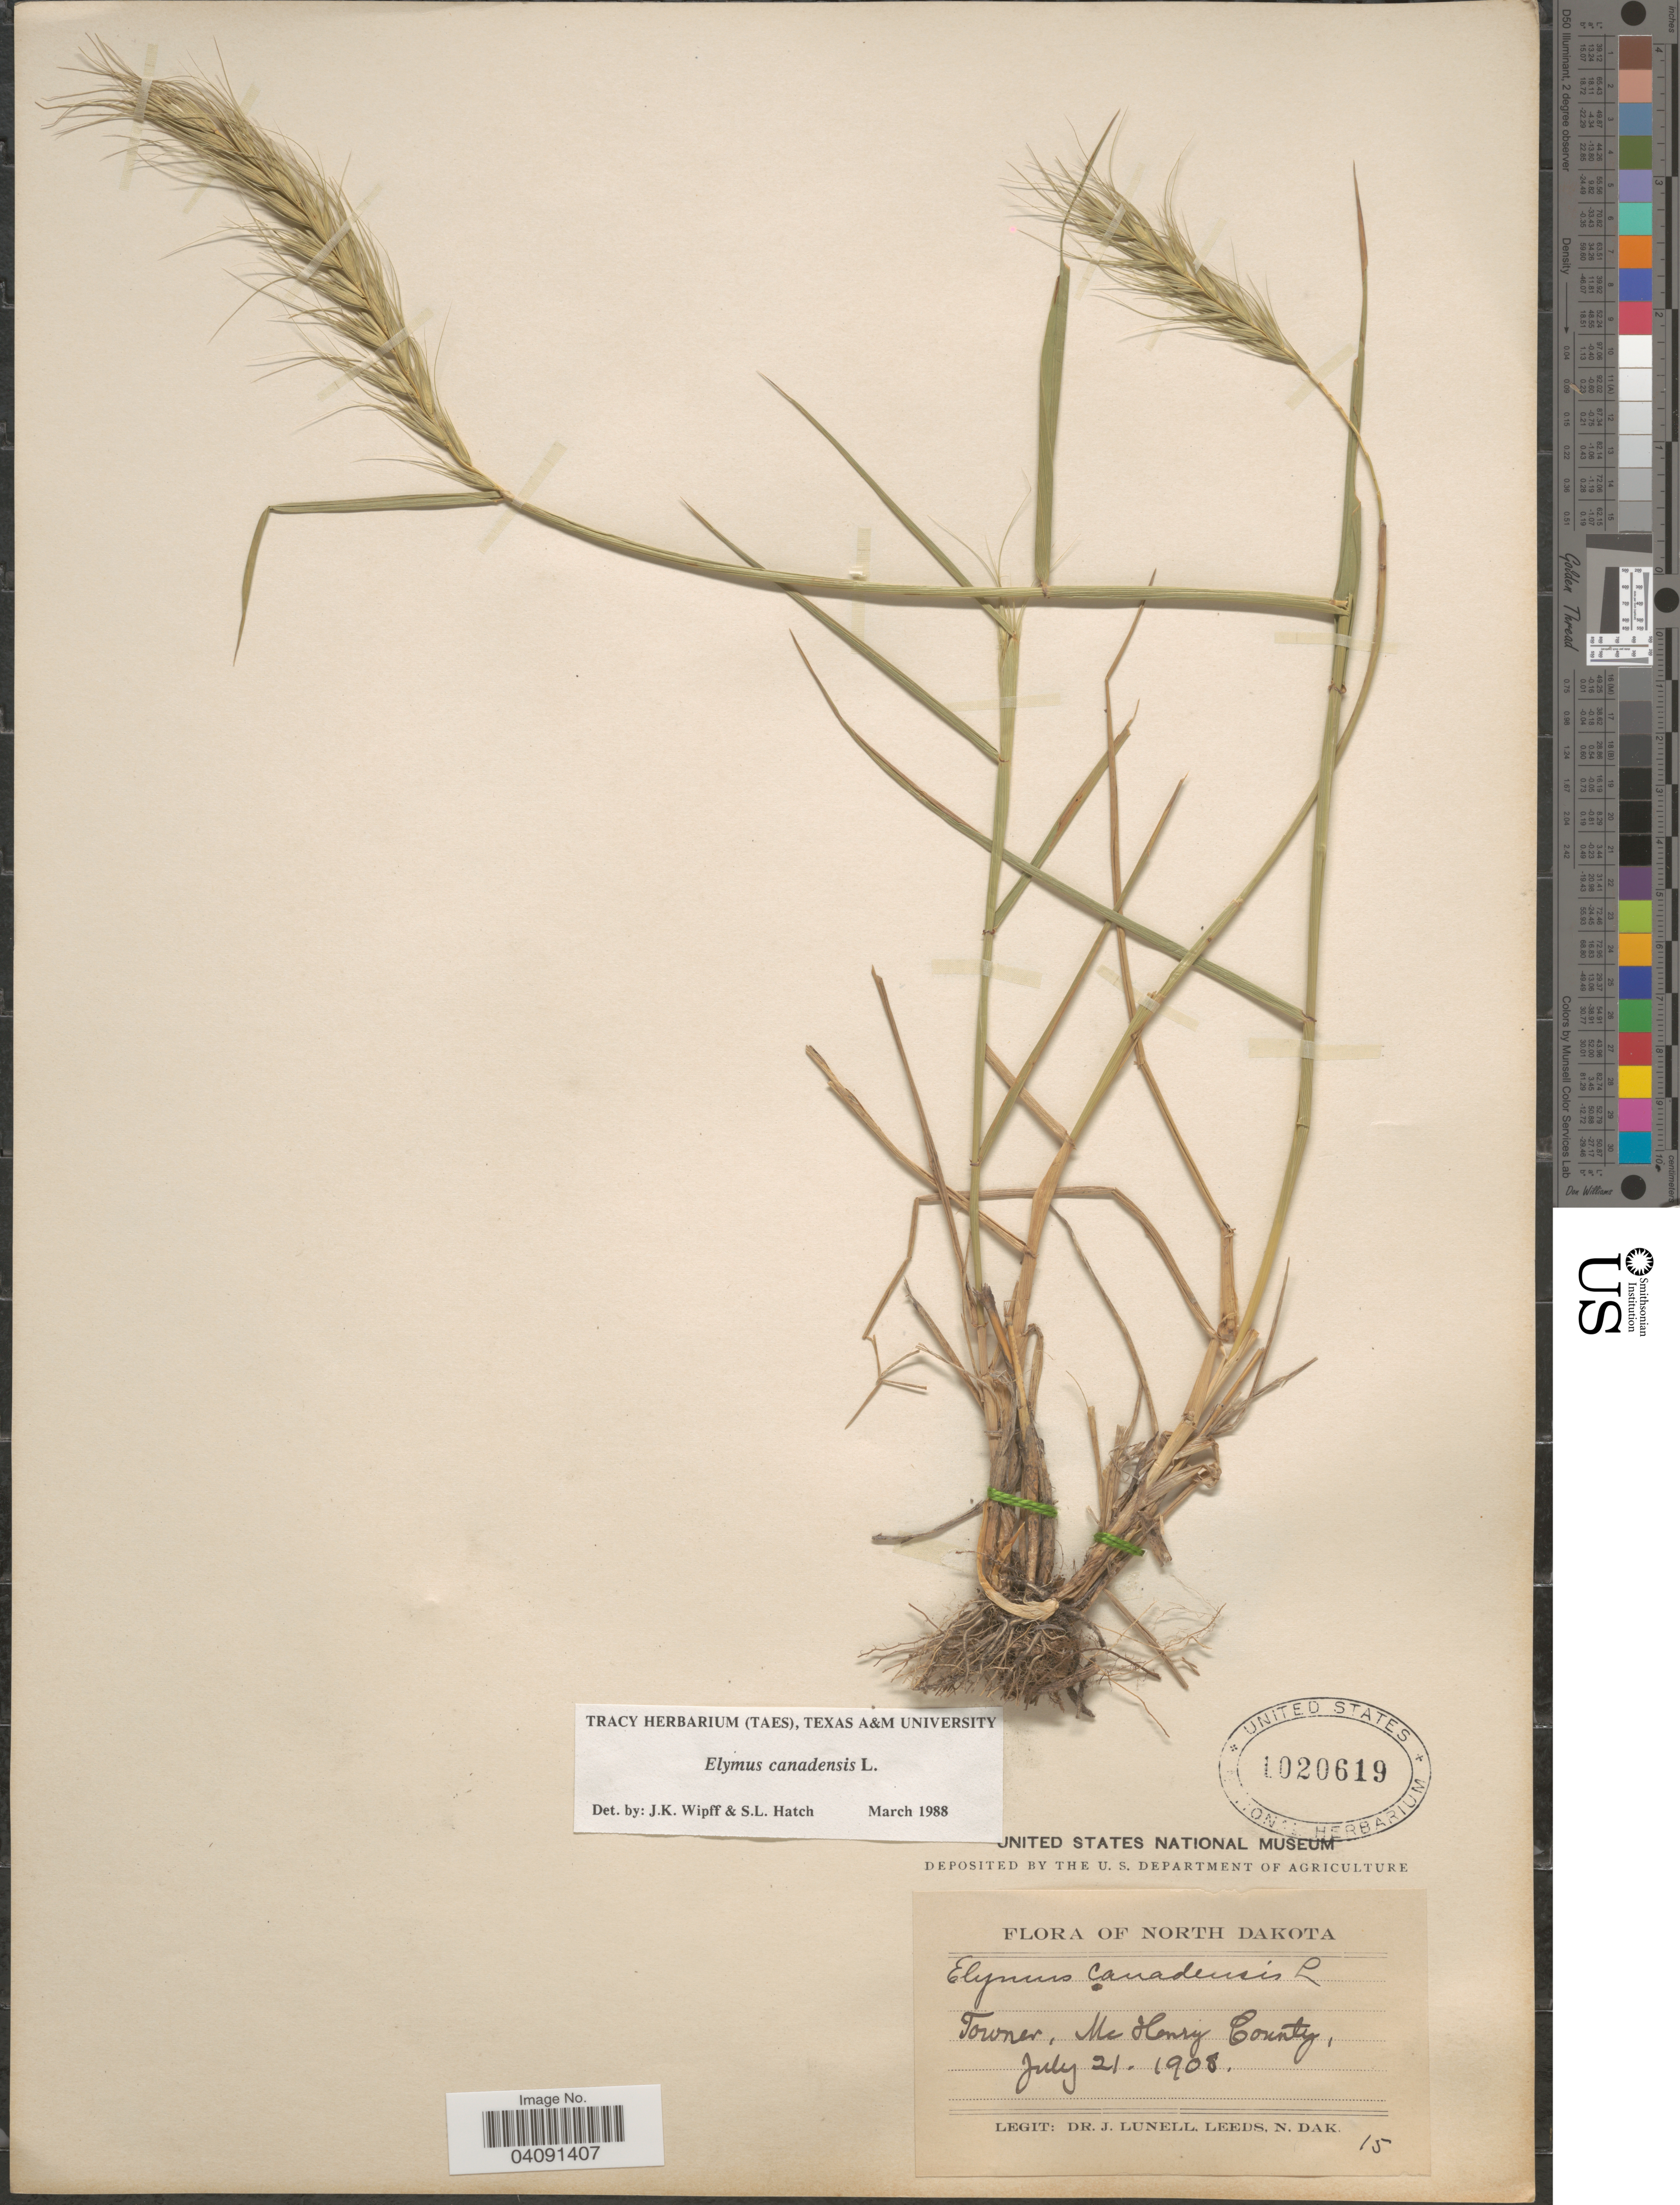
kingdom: Plantae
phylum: Tracheophyta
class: Liliopsida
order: Poales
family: Poaceae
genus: Elymus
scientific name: Elymus canadensis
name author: L.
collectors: J. Lunell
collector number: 15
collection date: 1908-07-21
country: United States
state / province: North Dakota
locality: Towner, Mc Henry County.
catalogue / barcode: US 1020619